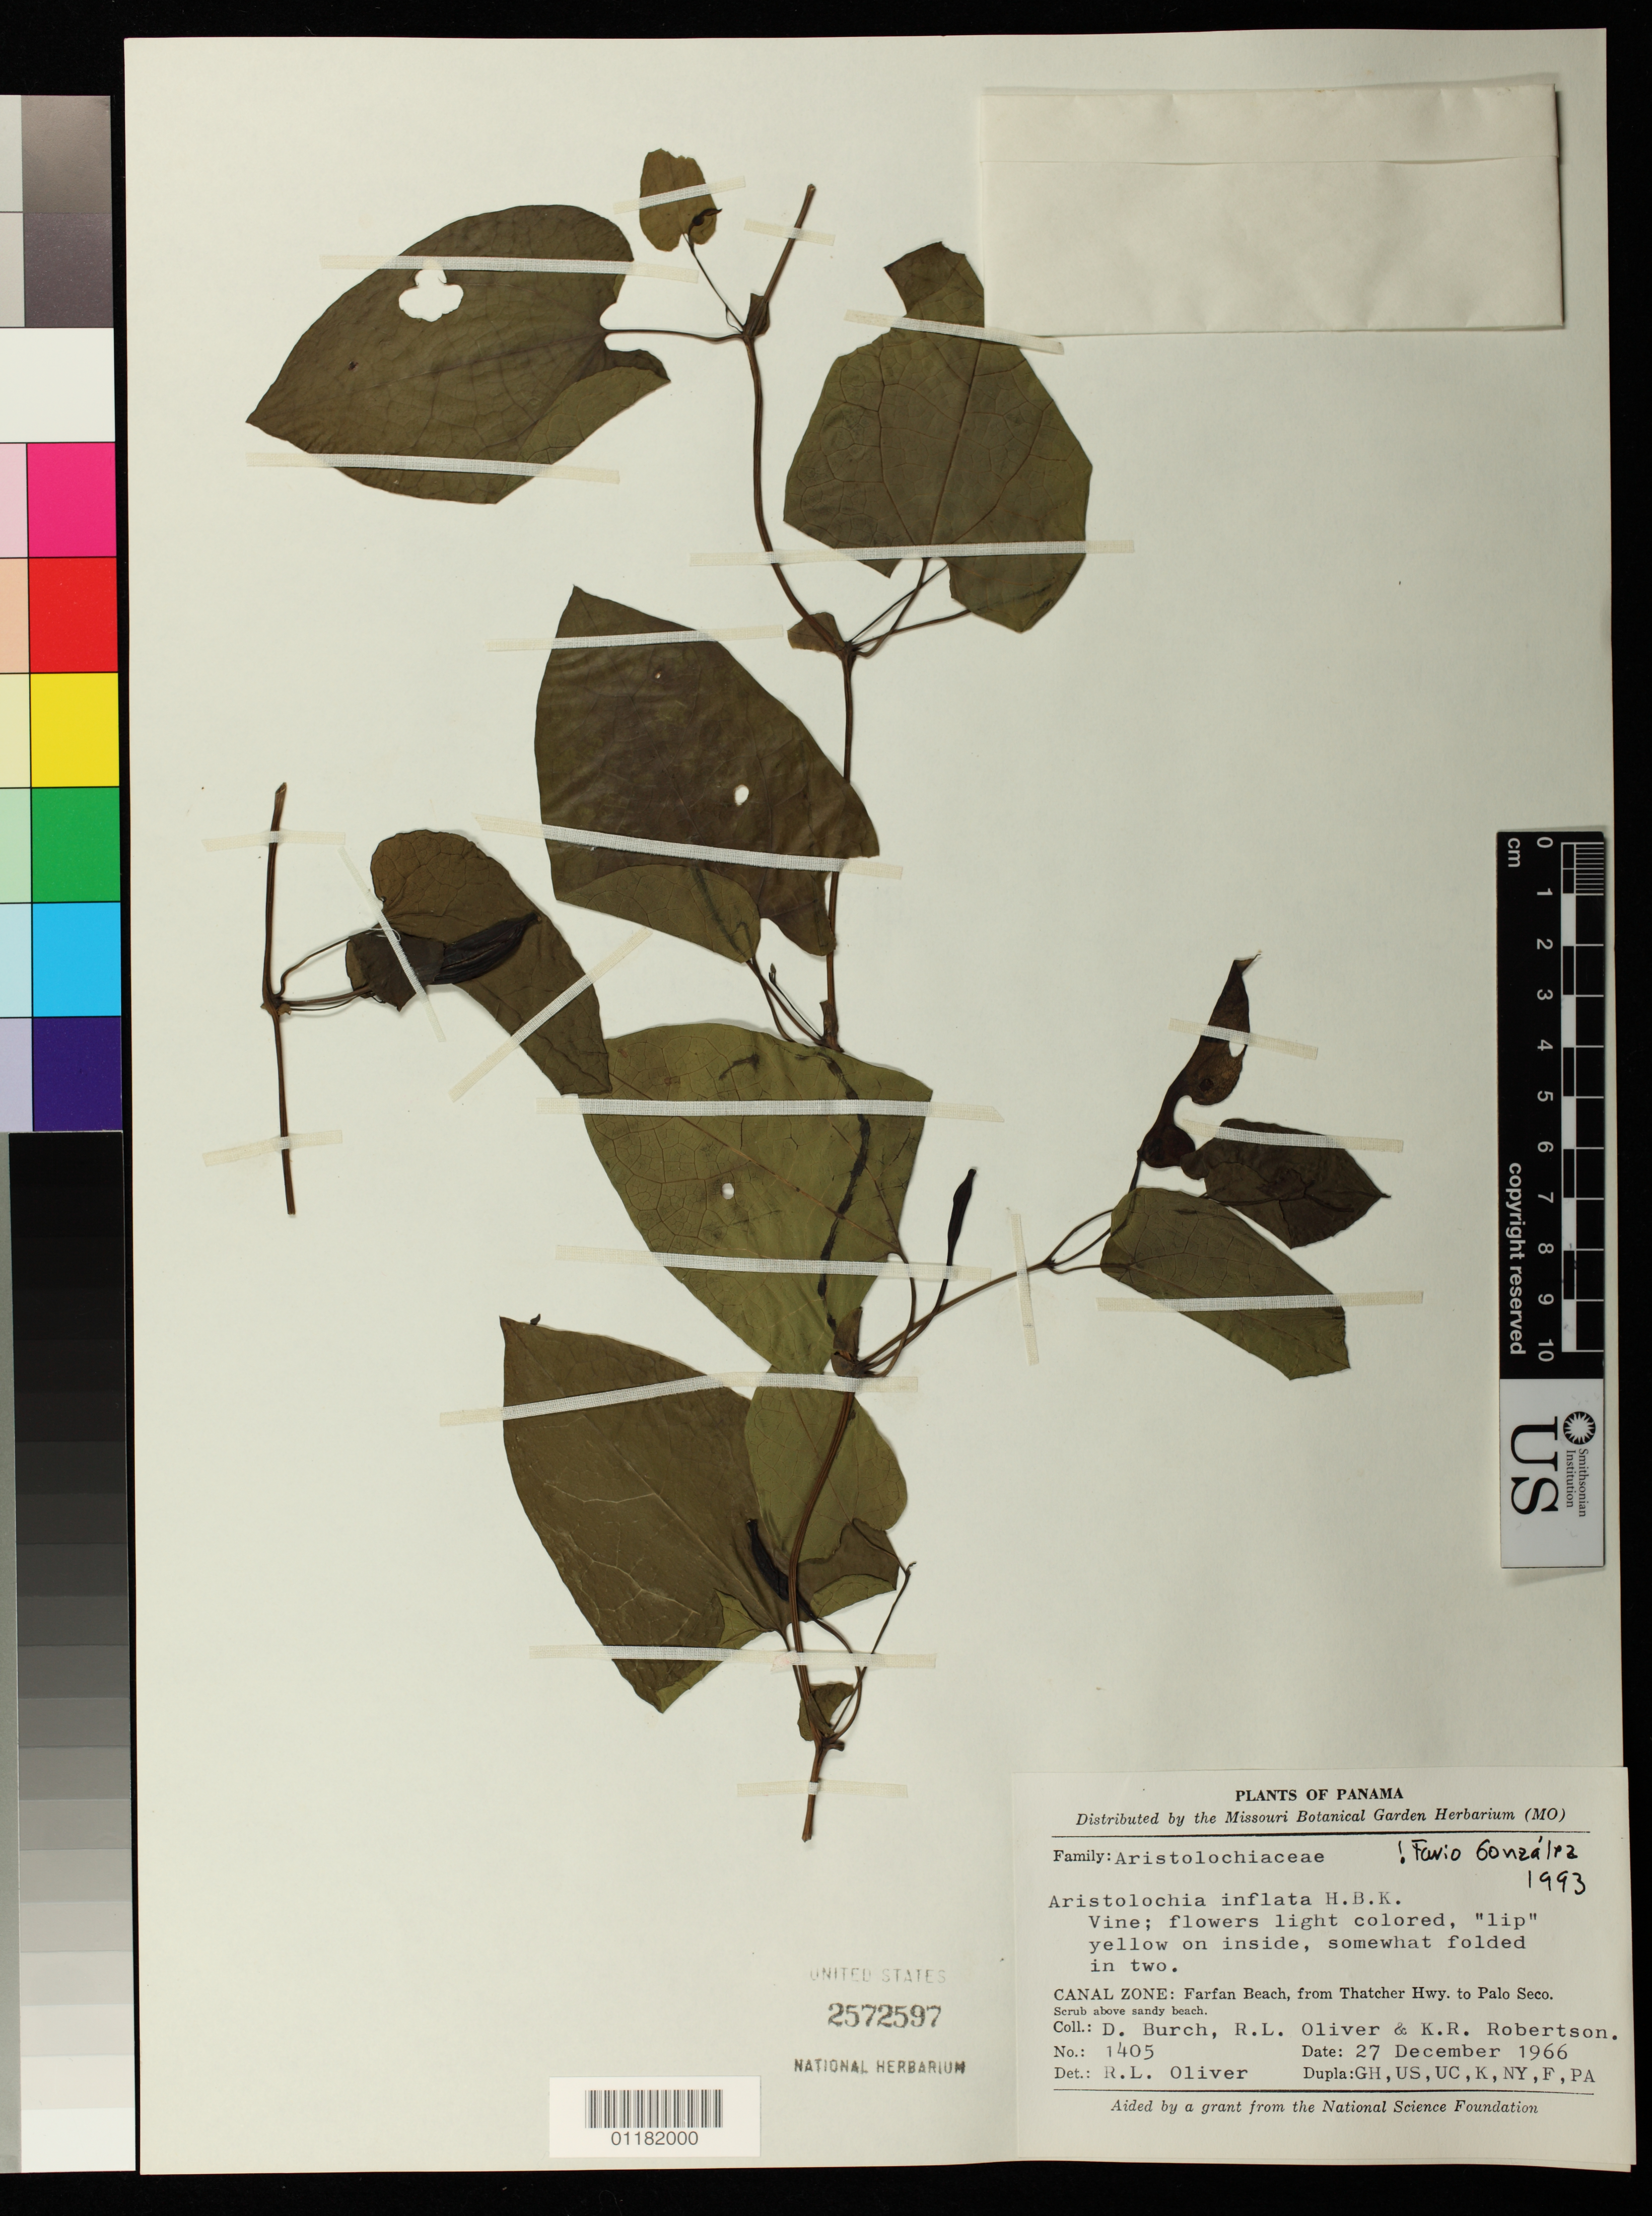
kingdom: Plantae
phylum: Tracheophyta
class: Magnoliopsida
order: Piperales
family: Aristolochiaceae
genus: Aristolochia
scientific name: Aristolochia inflata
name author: Kunth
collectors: D. G. Burch, R. L. Oliver & K. R. Robertson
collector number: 1405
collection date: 1966-12-27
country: Panama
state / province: Panamá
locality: Canal Zone. Farfan Beach, from Thatcher Hwy. to Palo Seco. Scrub above sandy beach.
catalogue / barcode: US 2572597